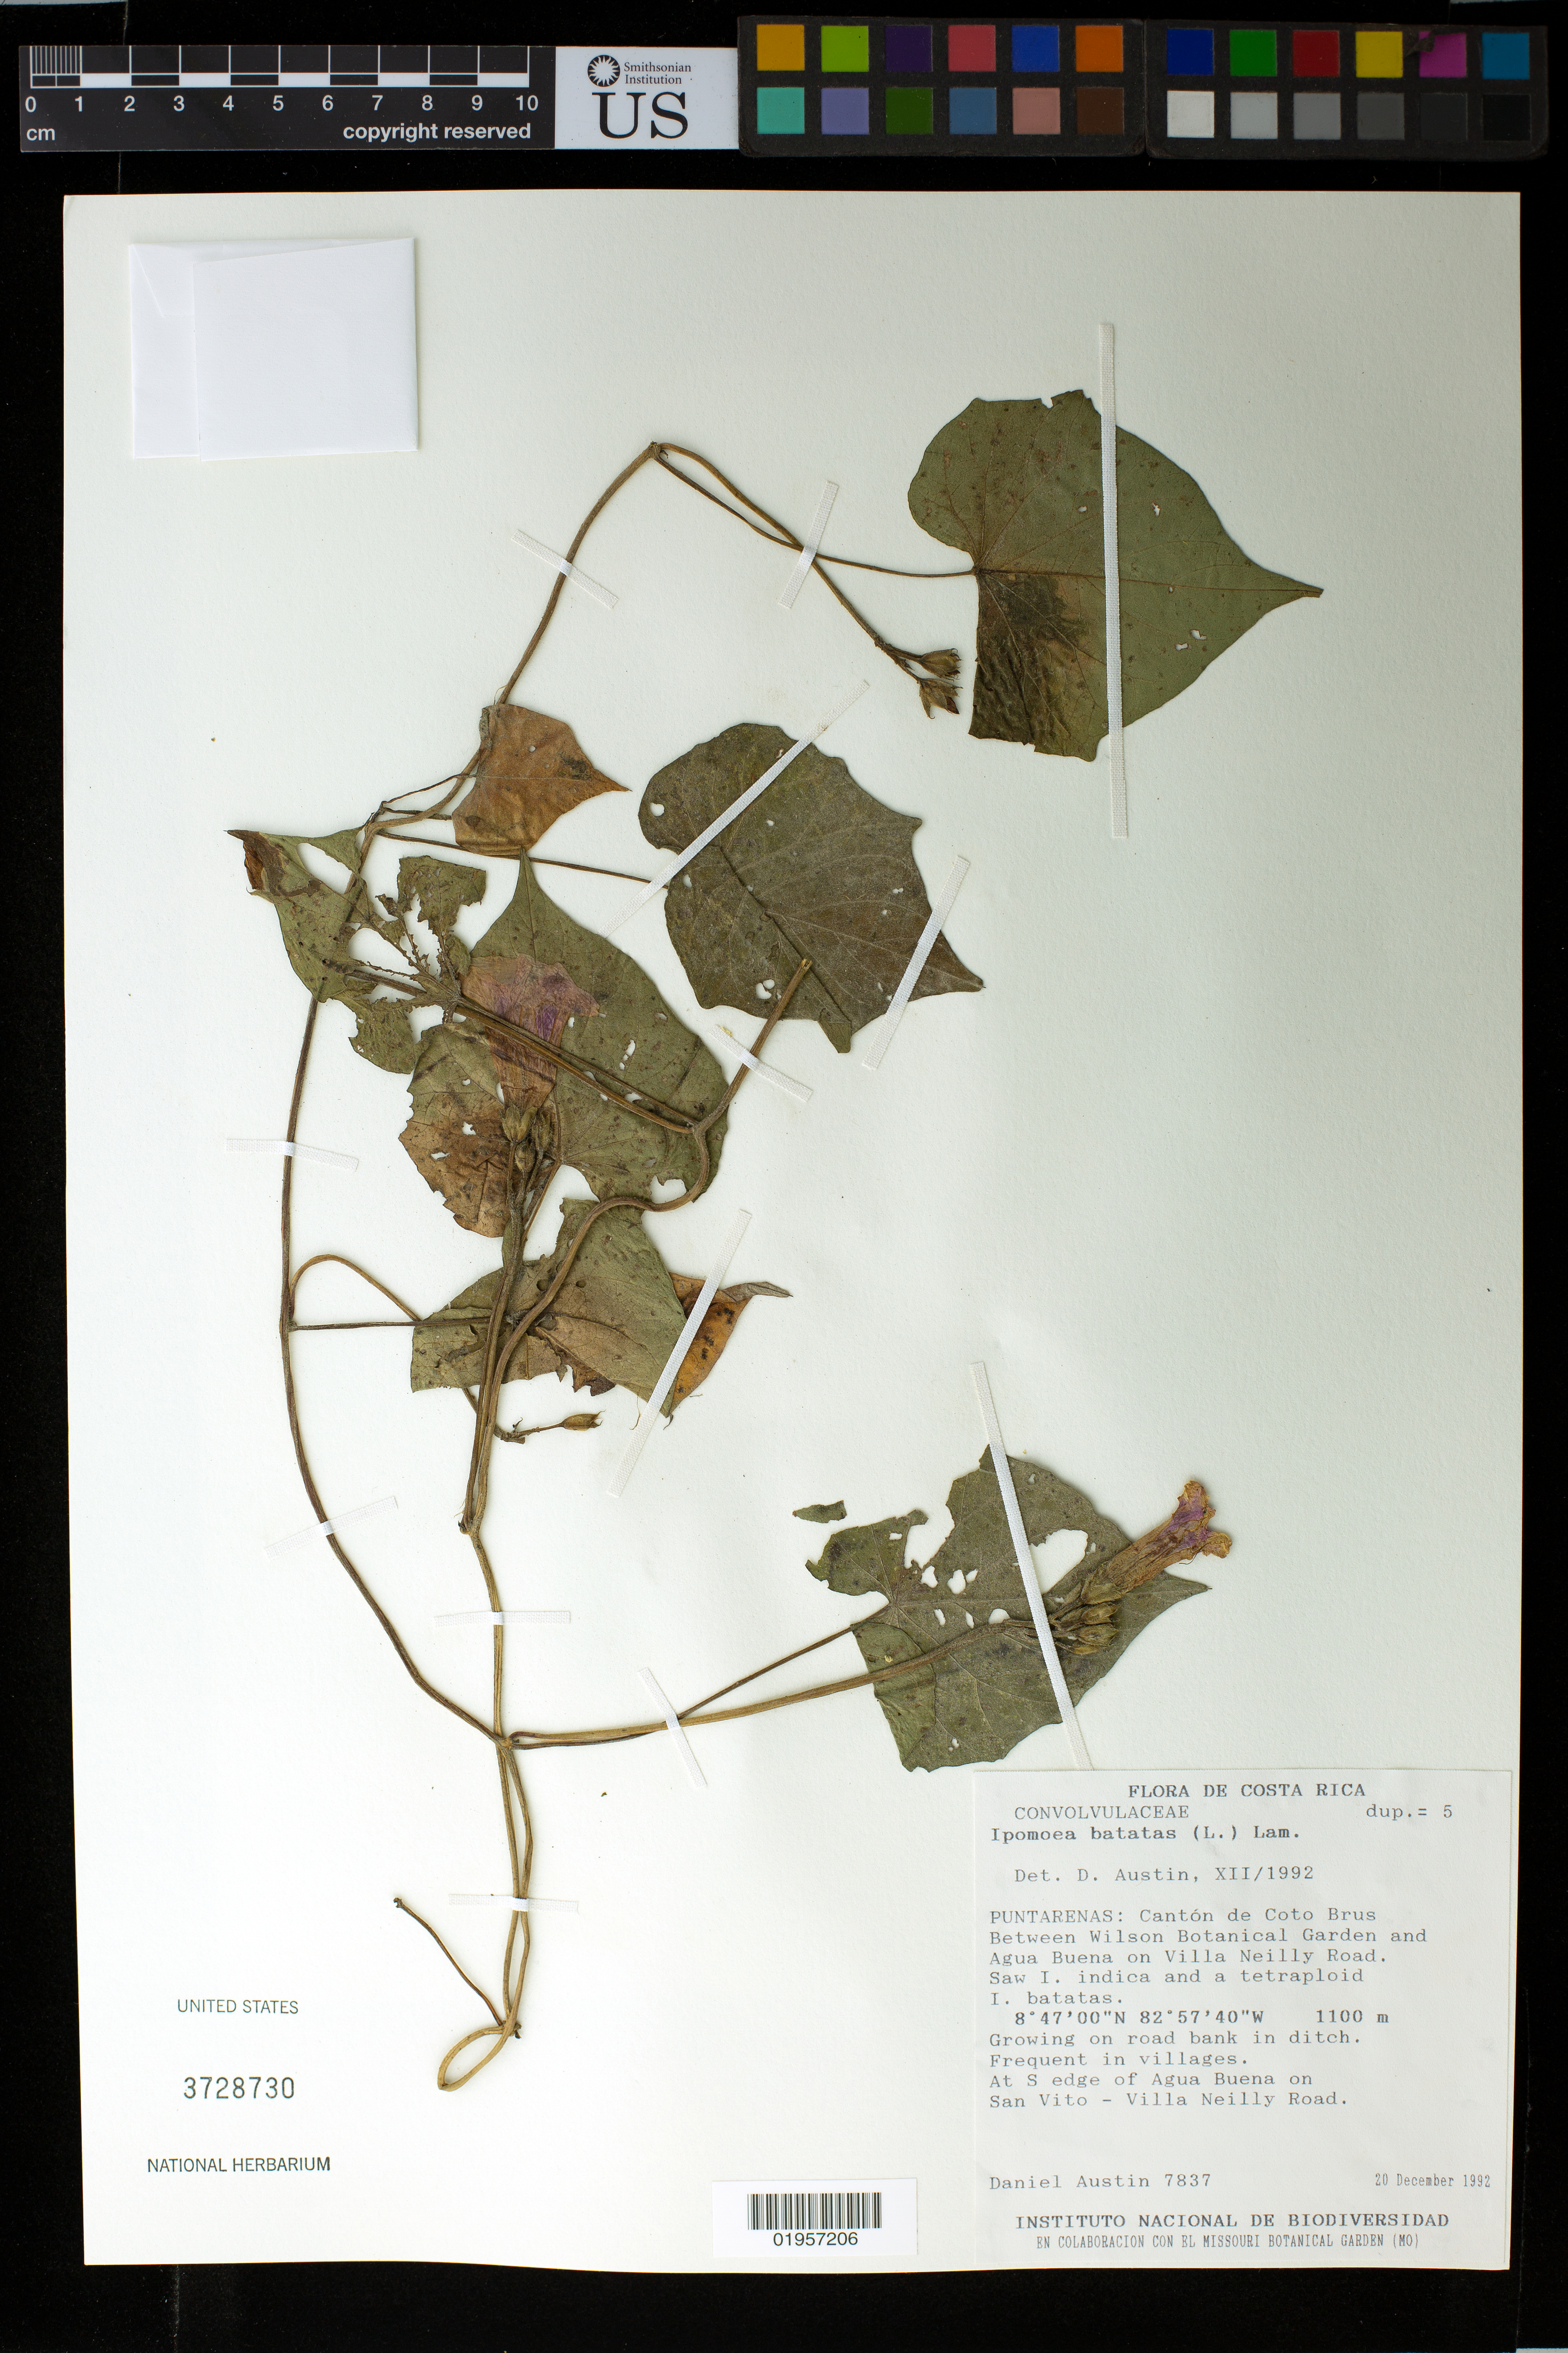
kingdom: Plantae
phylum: Tracheophyta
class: Magnoliopsida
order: Solanales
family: Convolvulaceae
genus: Ipomoea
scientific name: Ipomoea batatas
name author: (L.) Lam.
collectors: D. Austin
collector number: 7837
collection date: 1992-12-20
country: Costa Rica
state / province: Puntarenas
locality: Canton de Coto Brus, between Wilson Botanical Garden and Agua Buena on Villa Neilly Road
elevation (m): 1100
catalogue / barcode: US 3728730